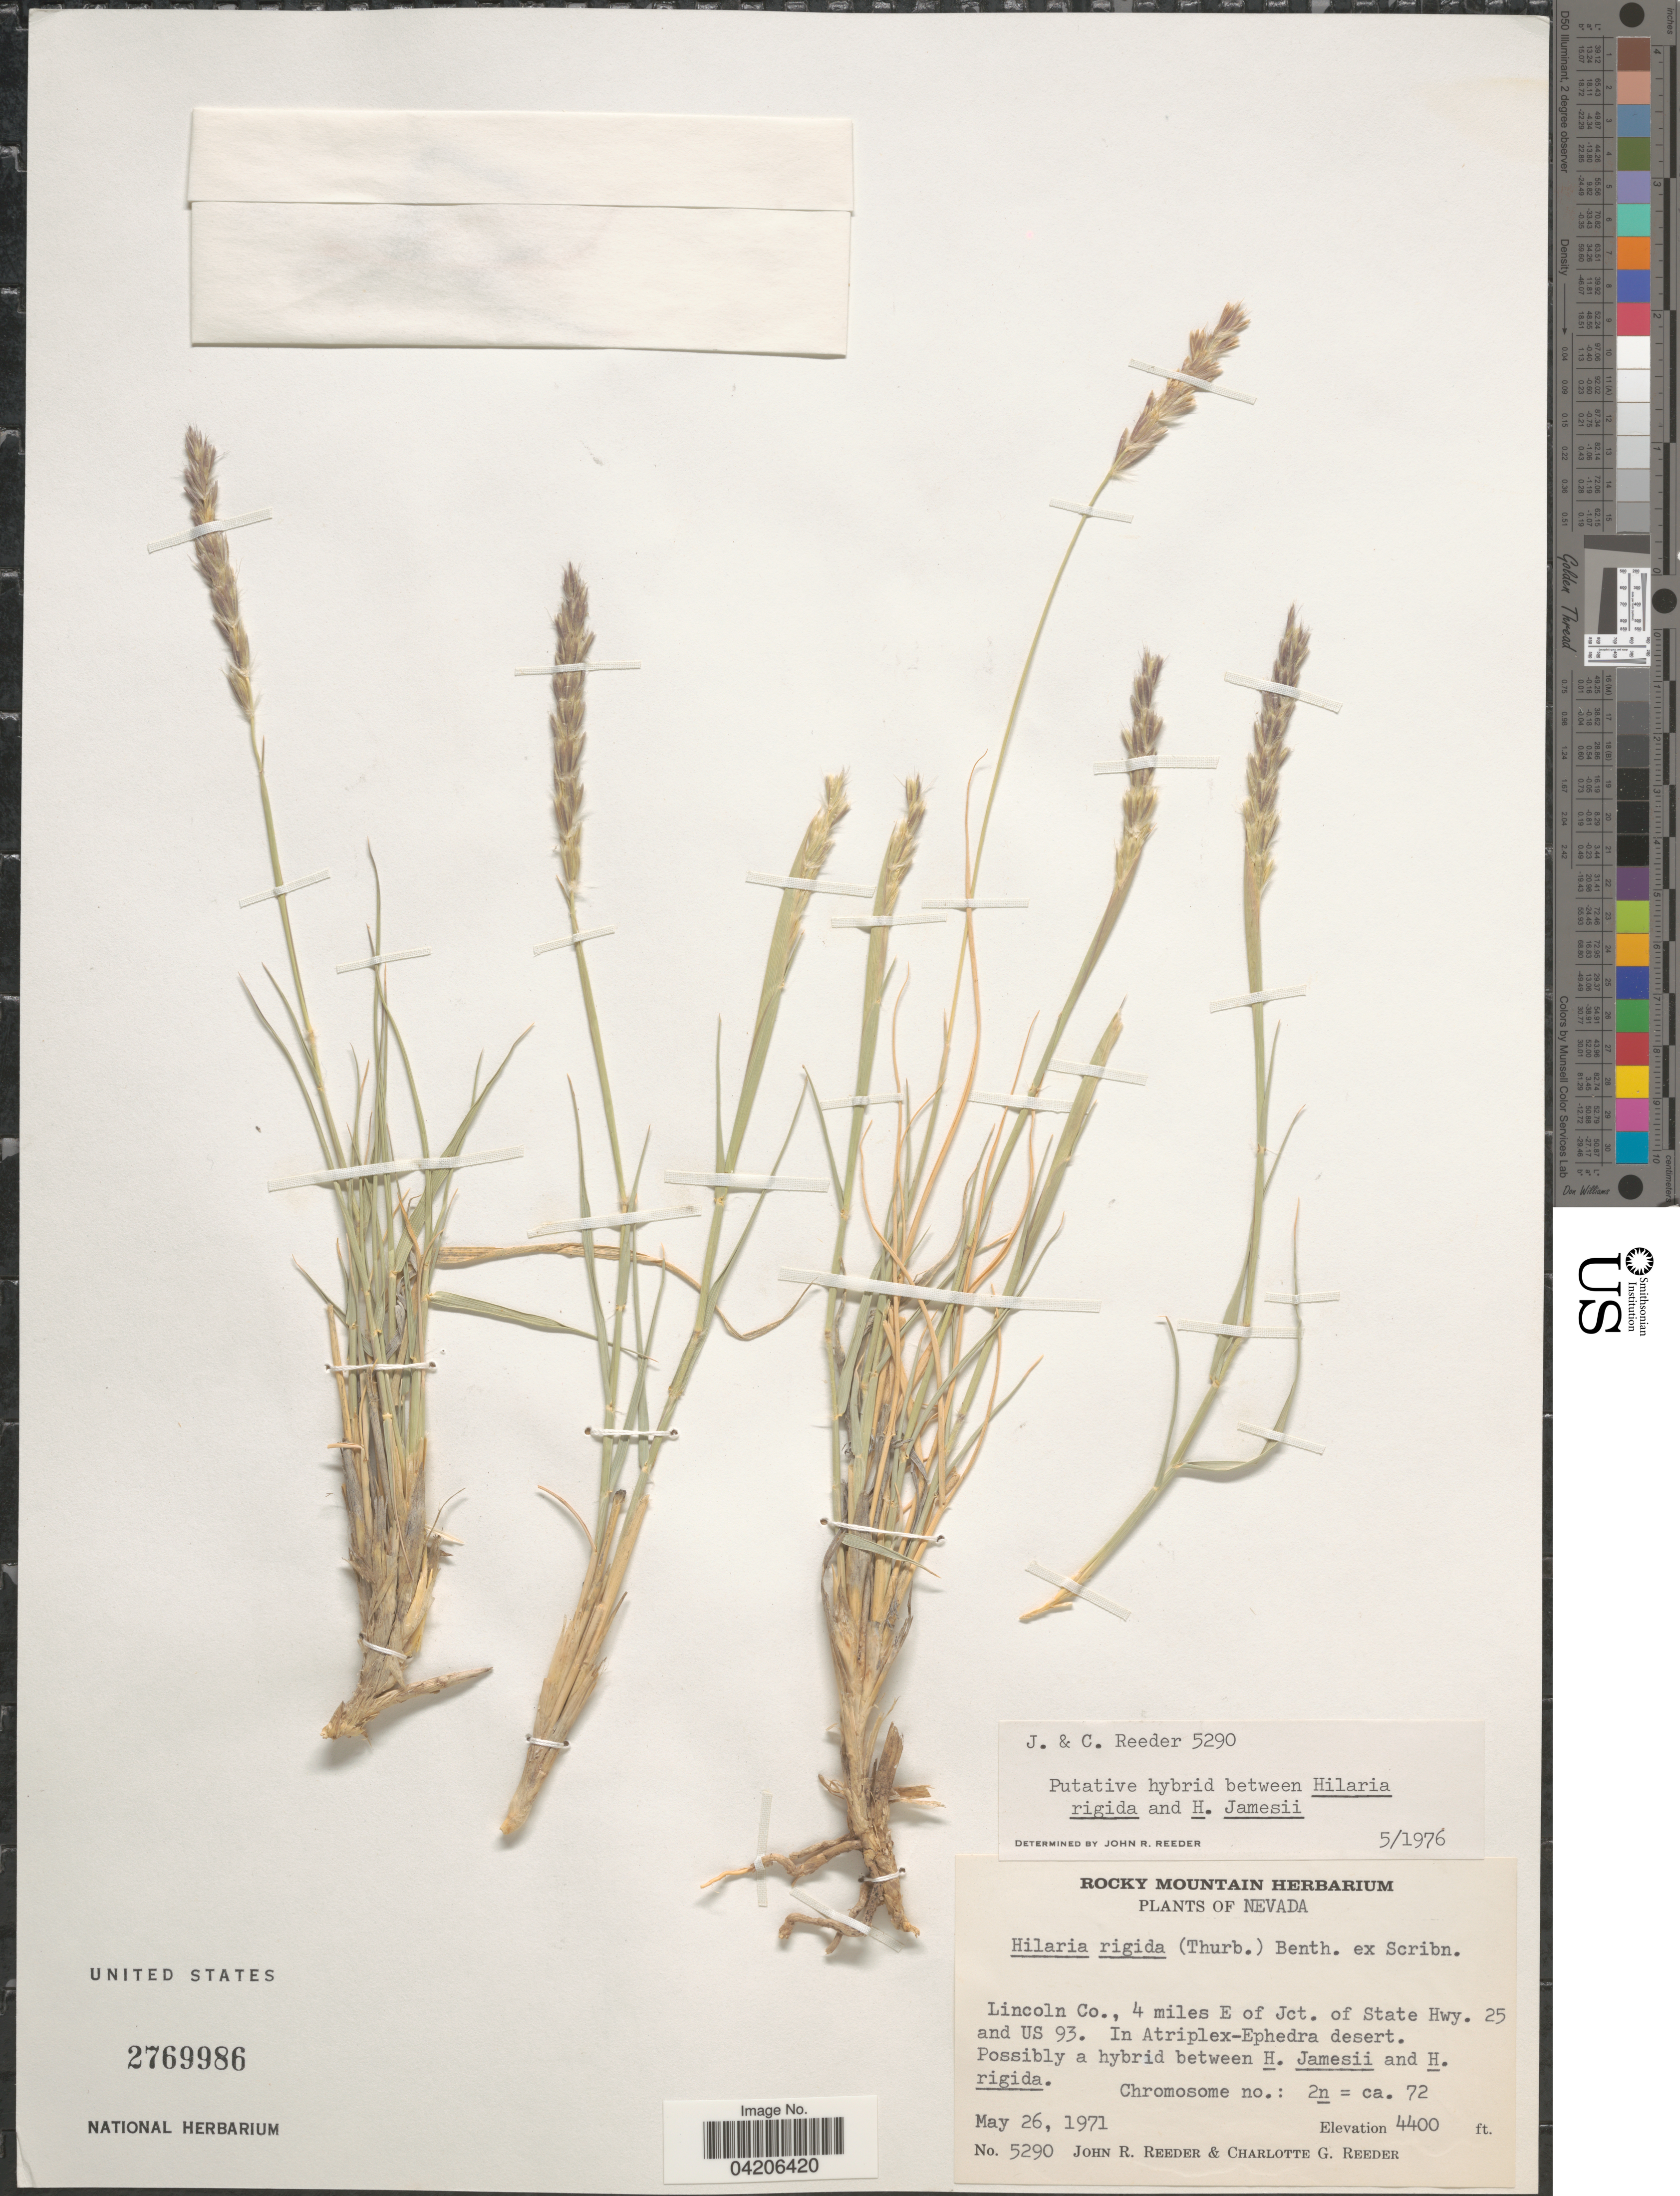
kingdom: Plantae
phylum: Tracheophyta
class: Liliopsida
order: Poales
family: Poaceae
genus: Hilaria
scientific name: Hilaria rigida x H. jamesii (Torr.) Benth.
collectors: J. R. Reeder & C. G. Reeder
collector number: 5290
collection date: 1971-05-26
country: United States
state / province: Nevada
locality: Lincoln Co., 4 miles E of Jct. of State Hwy. 25 and US 93.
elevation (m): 1341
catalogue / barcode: US 2769986